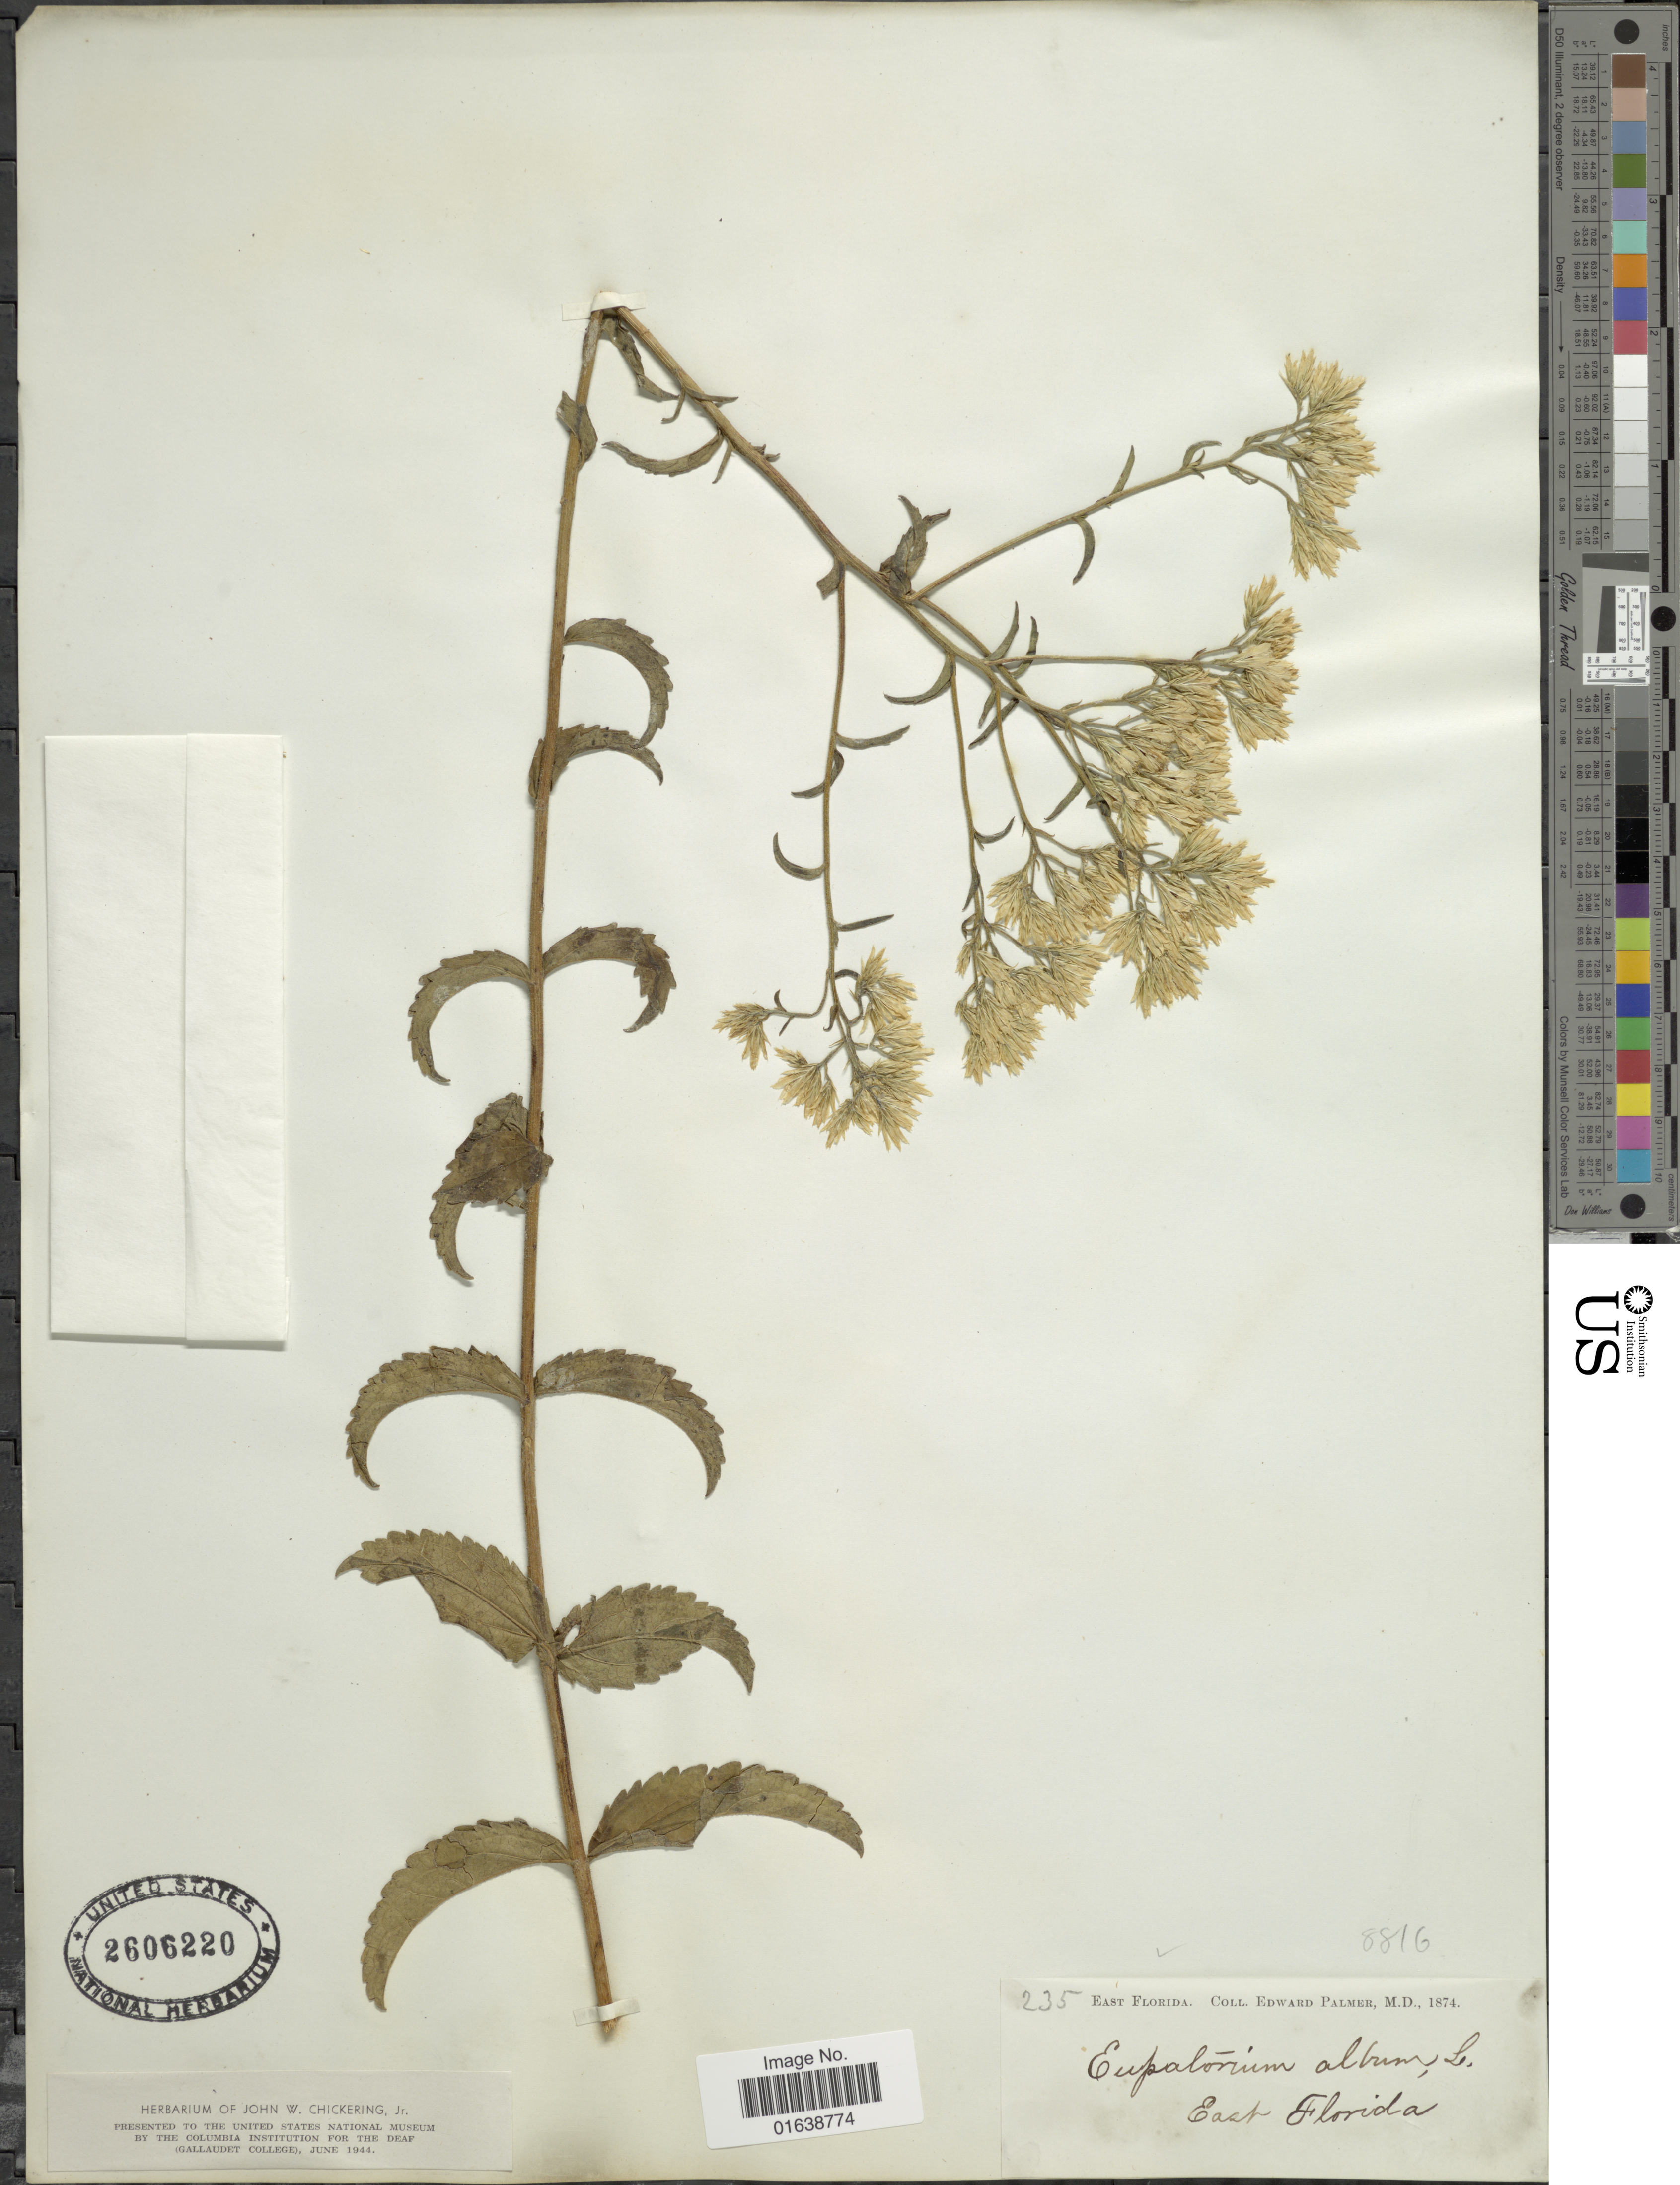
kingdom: Plantae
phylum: Tracheophyta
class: Magnoliopsida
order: Asterales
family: Asteraceae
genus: Eupatorium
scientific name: Eupatorium album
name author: L.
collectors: E. Palmer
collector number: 235/8816?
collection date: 1874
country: United States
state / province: Florida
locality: East Florida.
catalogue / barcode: US 2606220